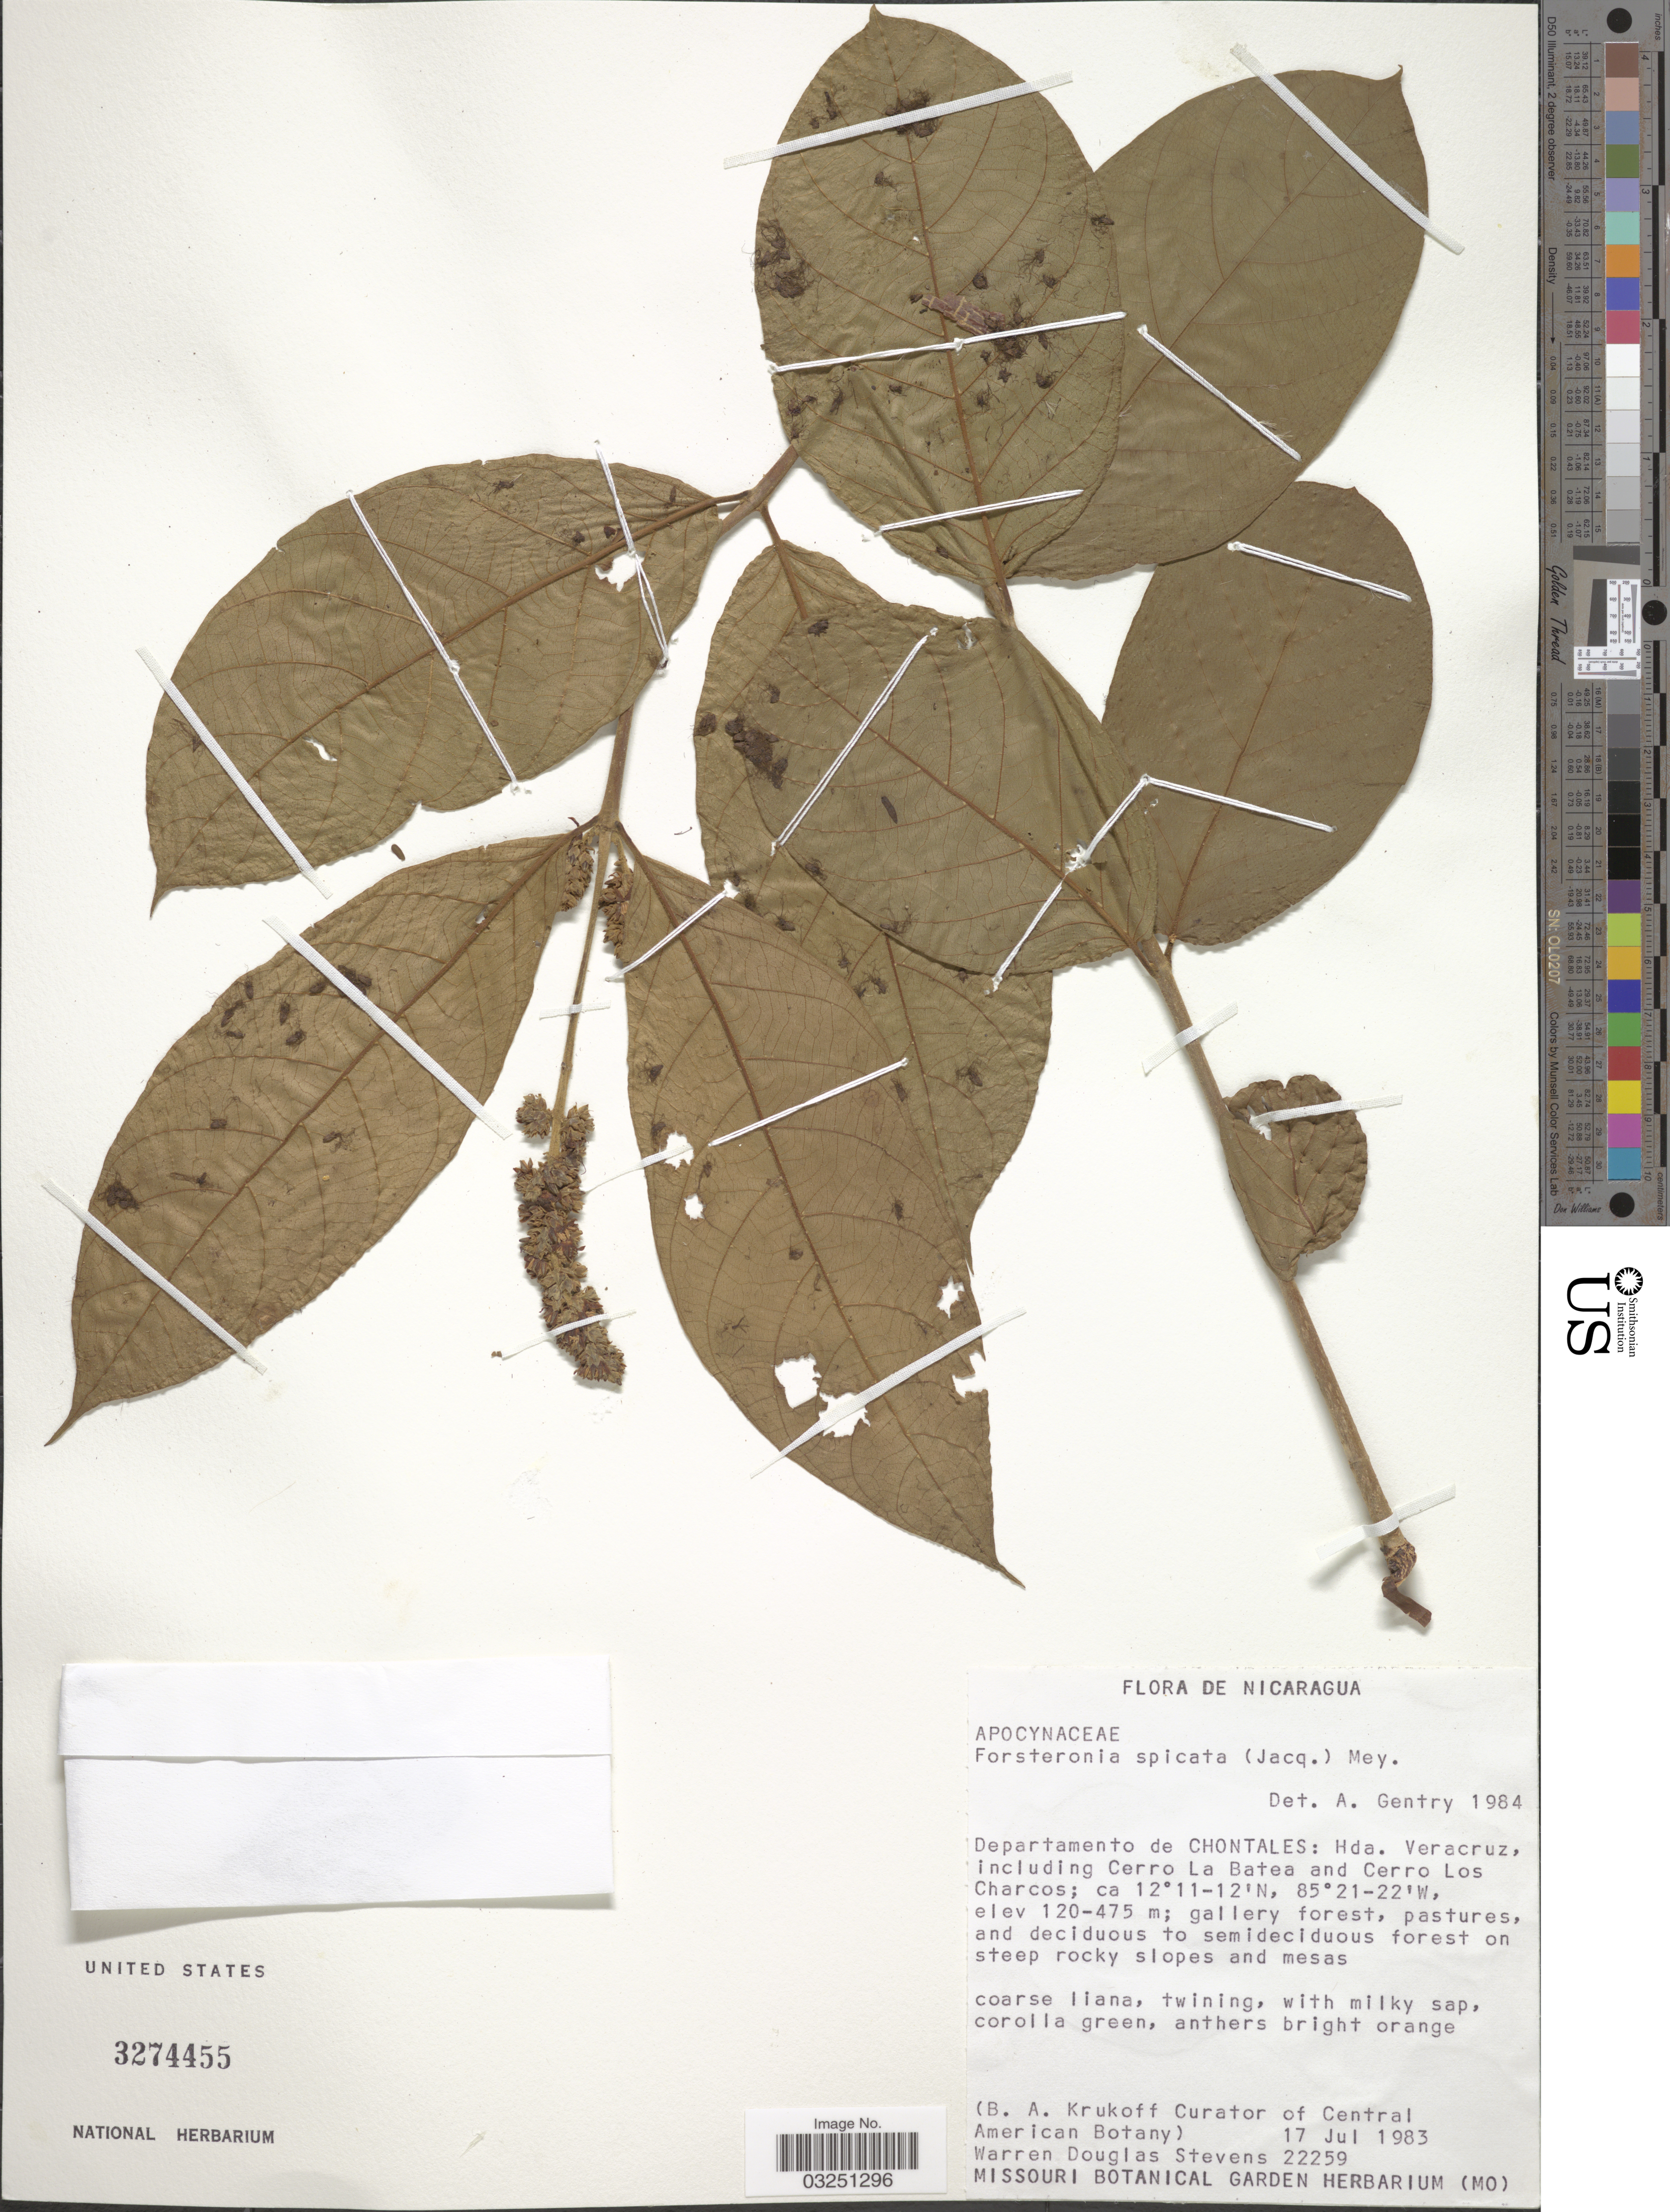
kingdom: Plantae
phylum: Tracheophyta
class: Magnoliopsida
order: Gentianales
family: Apocynaceae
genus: Forsteronia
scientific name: Forsteronia spicata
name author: (Jacq.) G. Mey.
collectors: W. D. Stevens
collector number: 22259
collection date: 1983-07-17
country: Nicaragua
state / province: Chontales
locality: Departamento de Chontales: Hda. Veracruz, including Cerro La Batea and Cerro Los Charcos.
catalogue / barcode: US 3274455